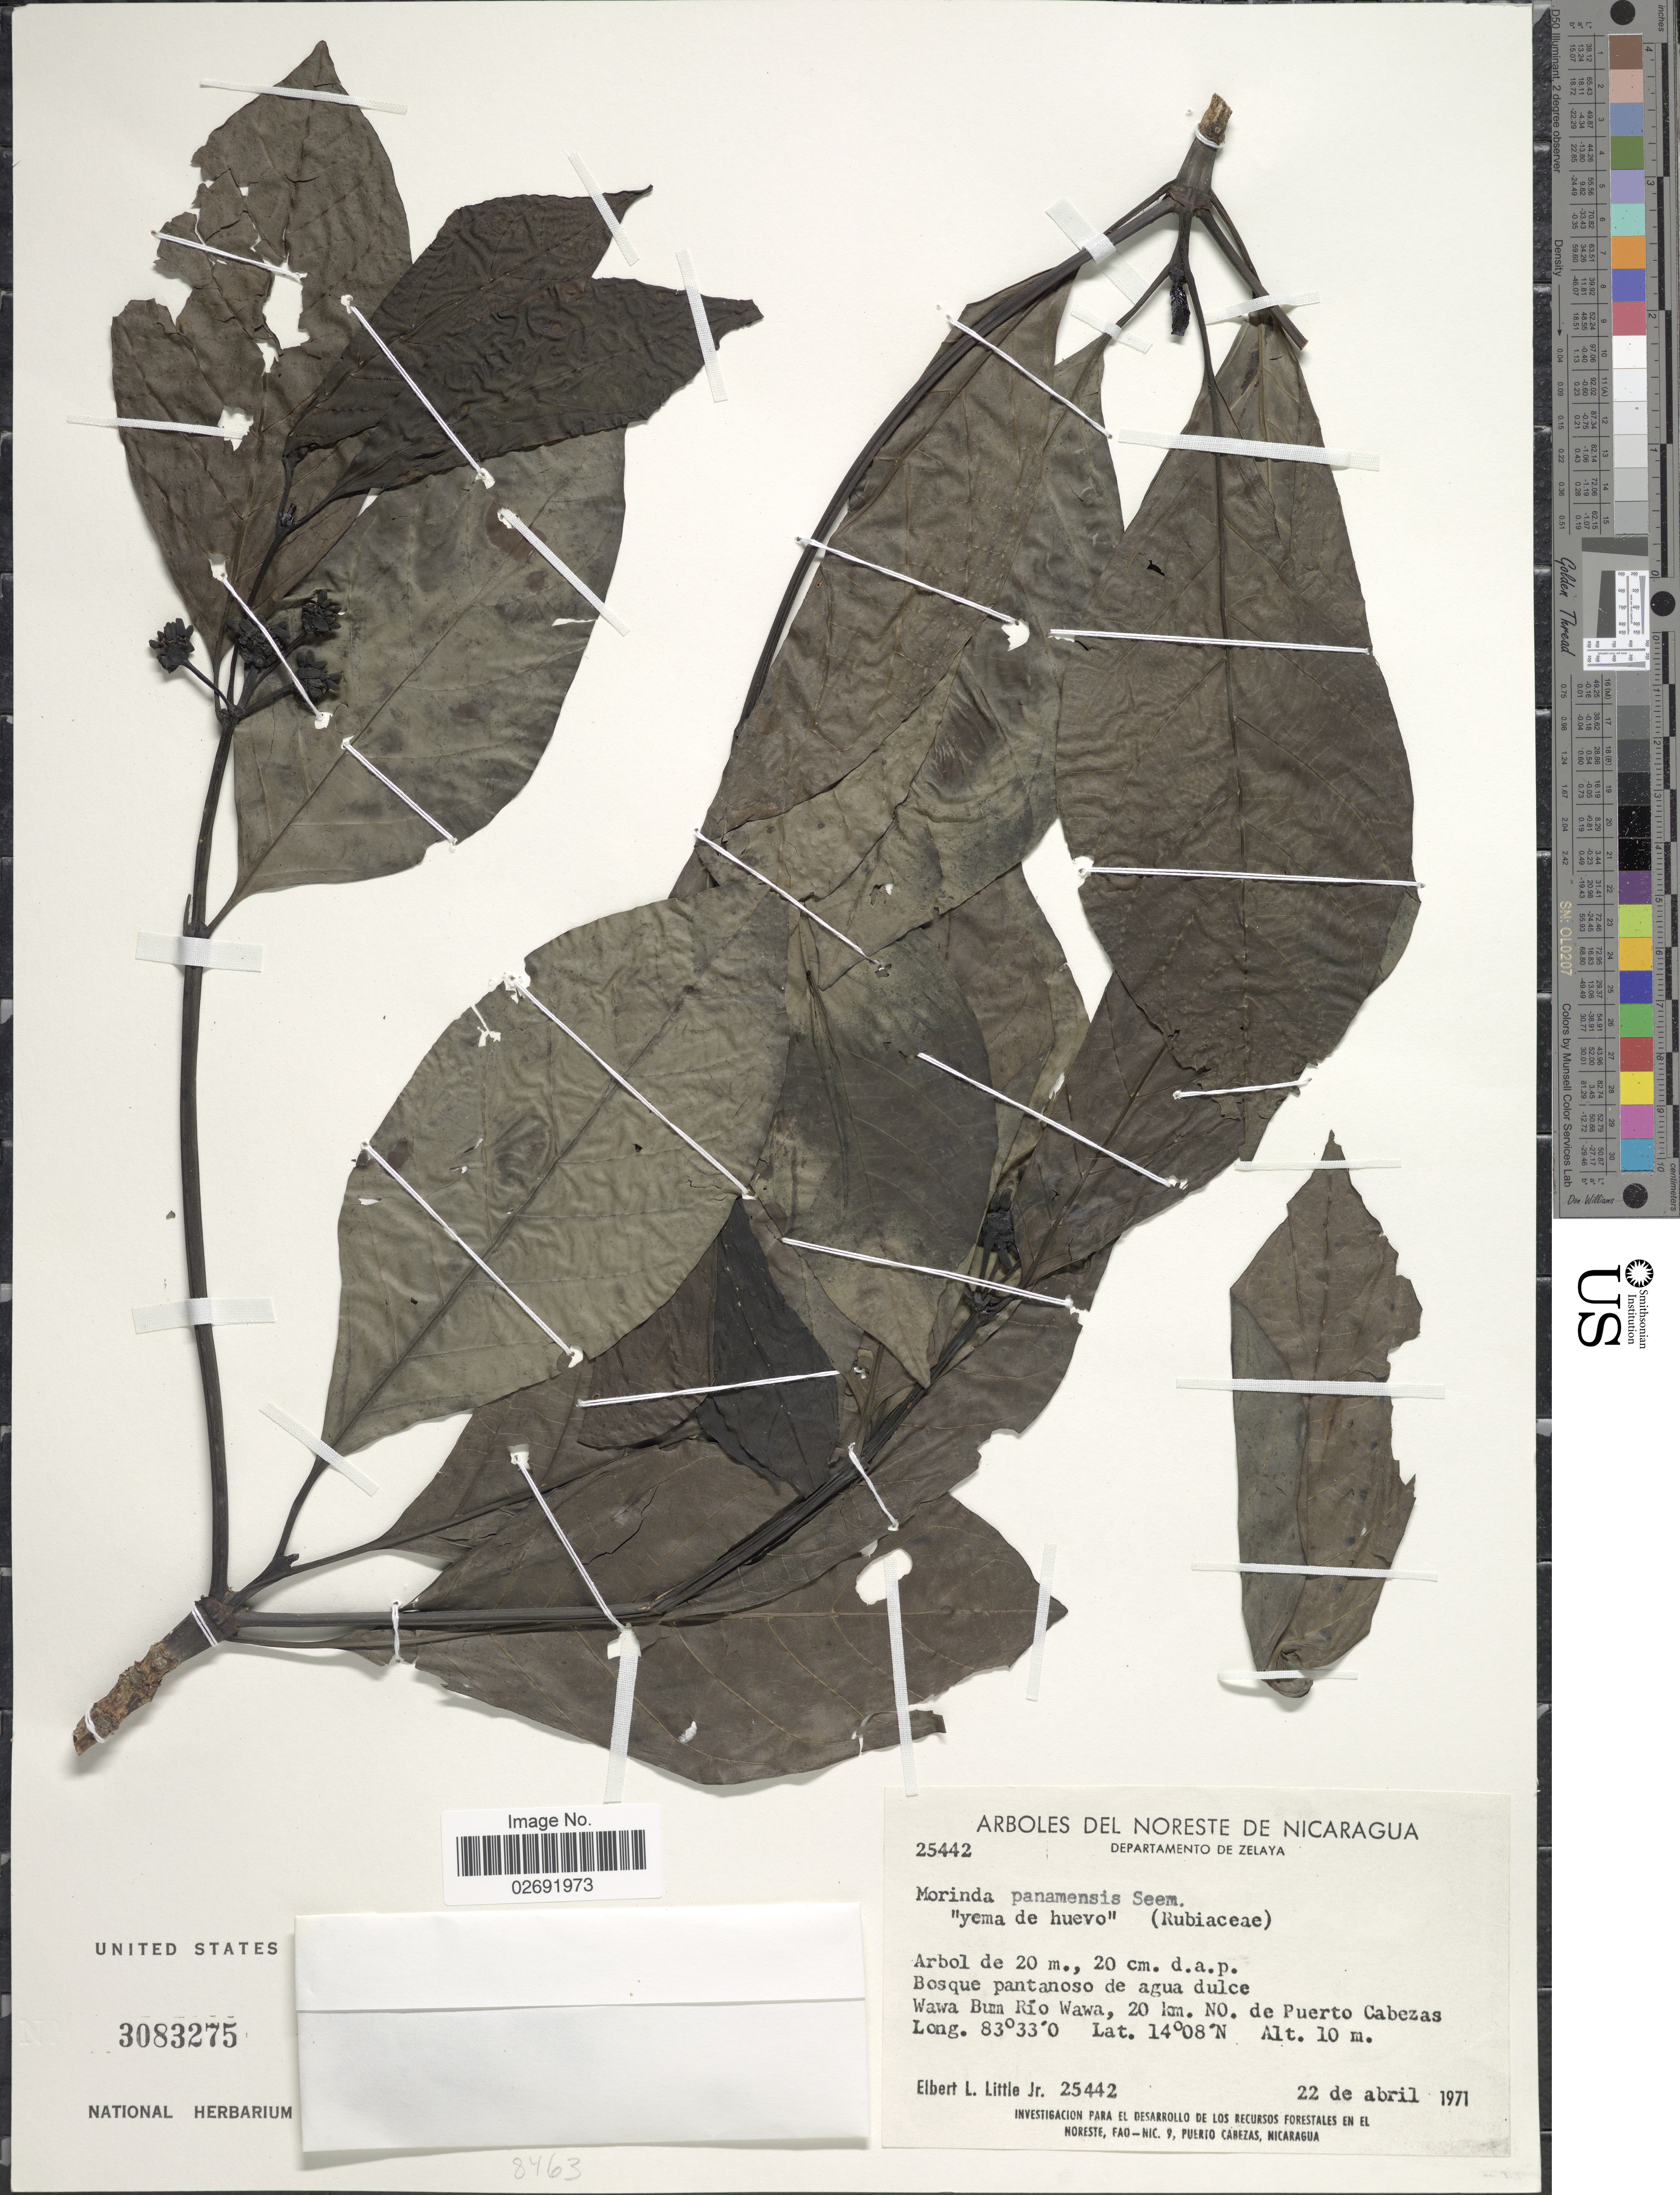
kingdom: Plantae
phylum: Tracheophyta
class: Magnoliopsida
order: Gentianales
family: Rubiaceae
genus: Morinda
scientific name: Morinda panamensis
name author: Seem.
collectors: E. L. Little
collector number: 25442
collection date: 1971-04-22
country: Nicaragua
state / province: Atlantico Norte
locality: Departamento de Zelaya, Bosque pantanosp de agua dulce Wawa Bum Río Wawa, 20 k m NO de Puerto Cabezas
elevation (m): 10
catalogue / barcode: US 3083275